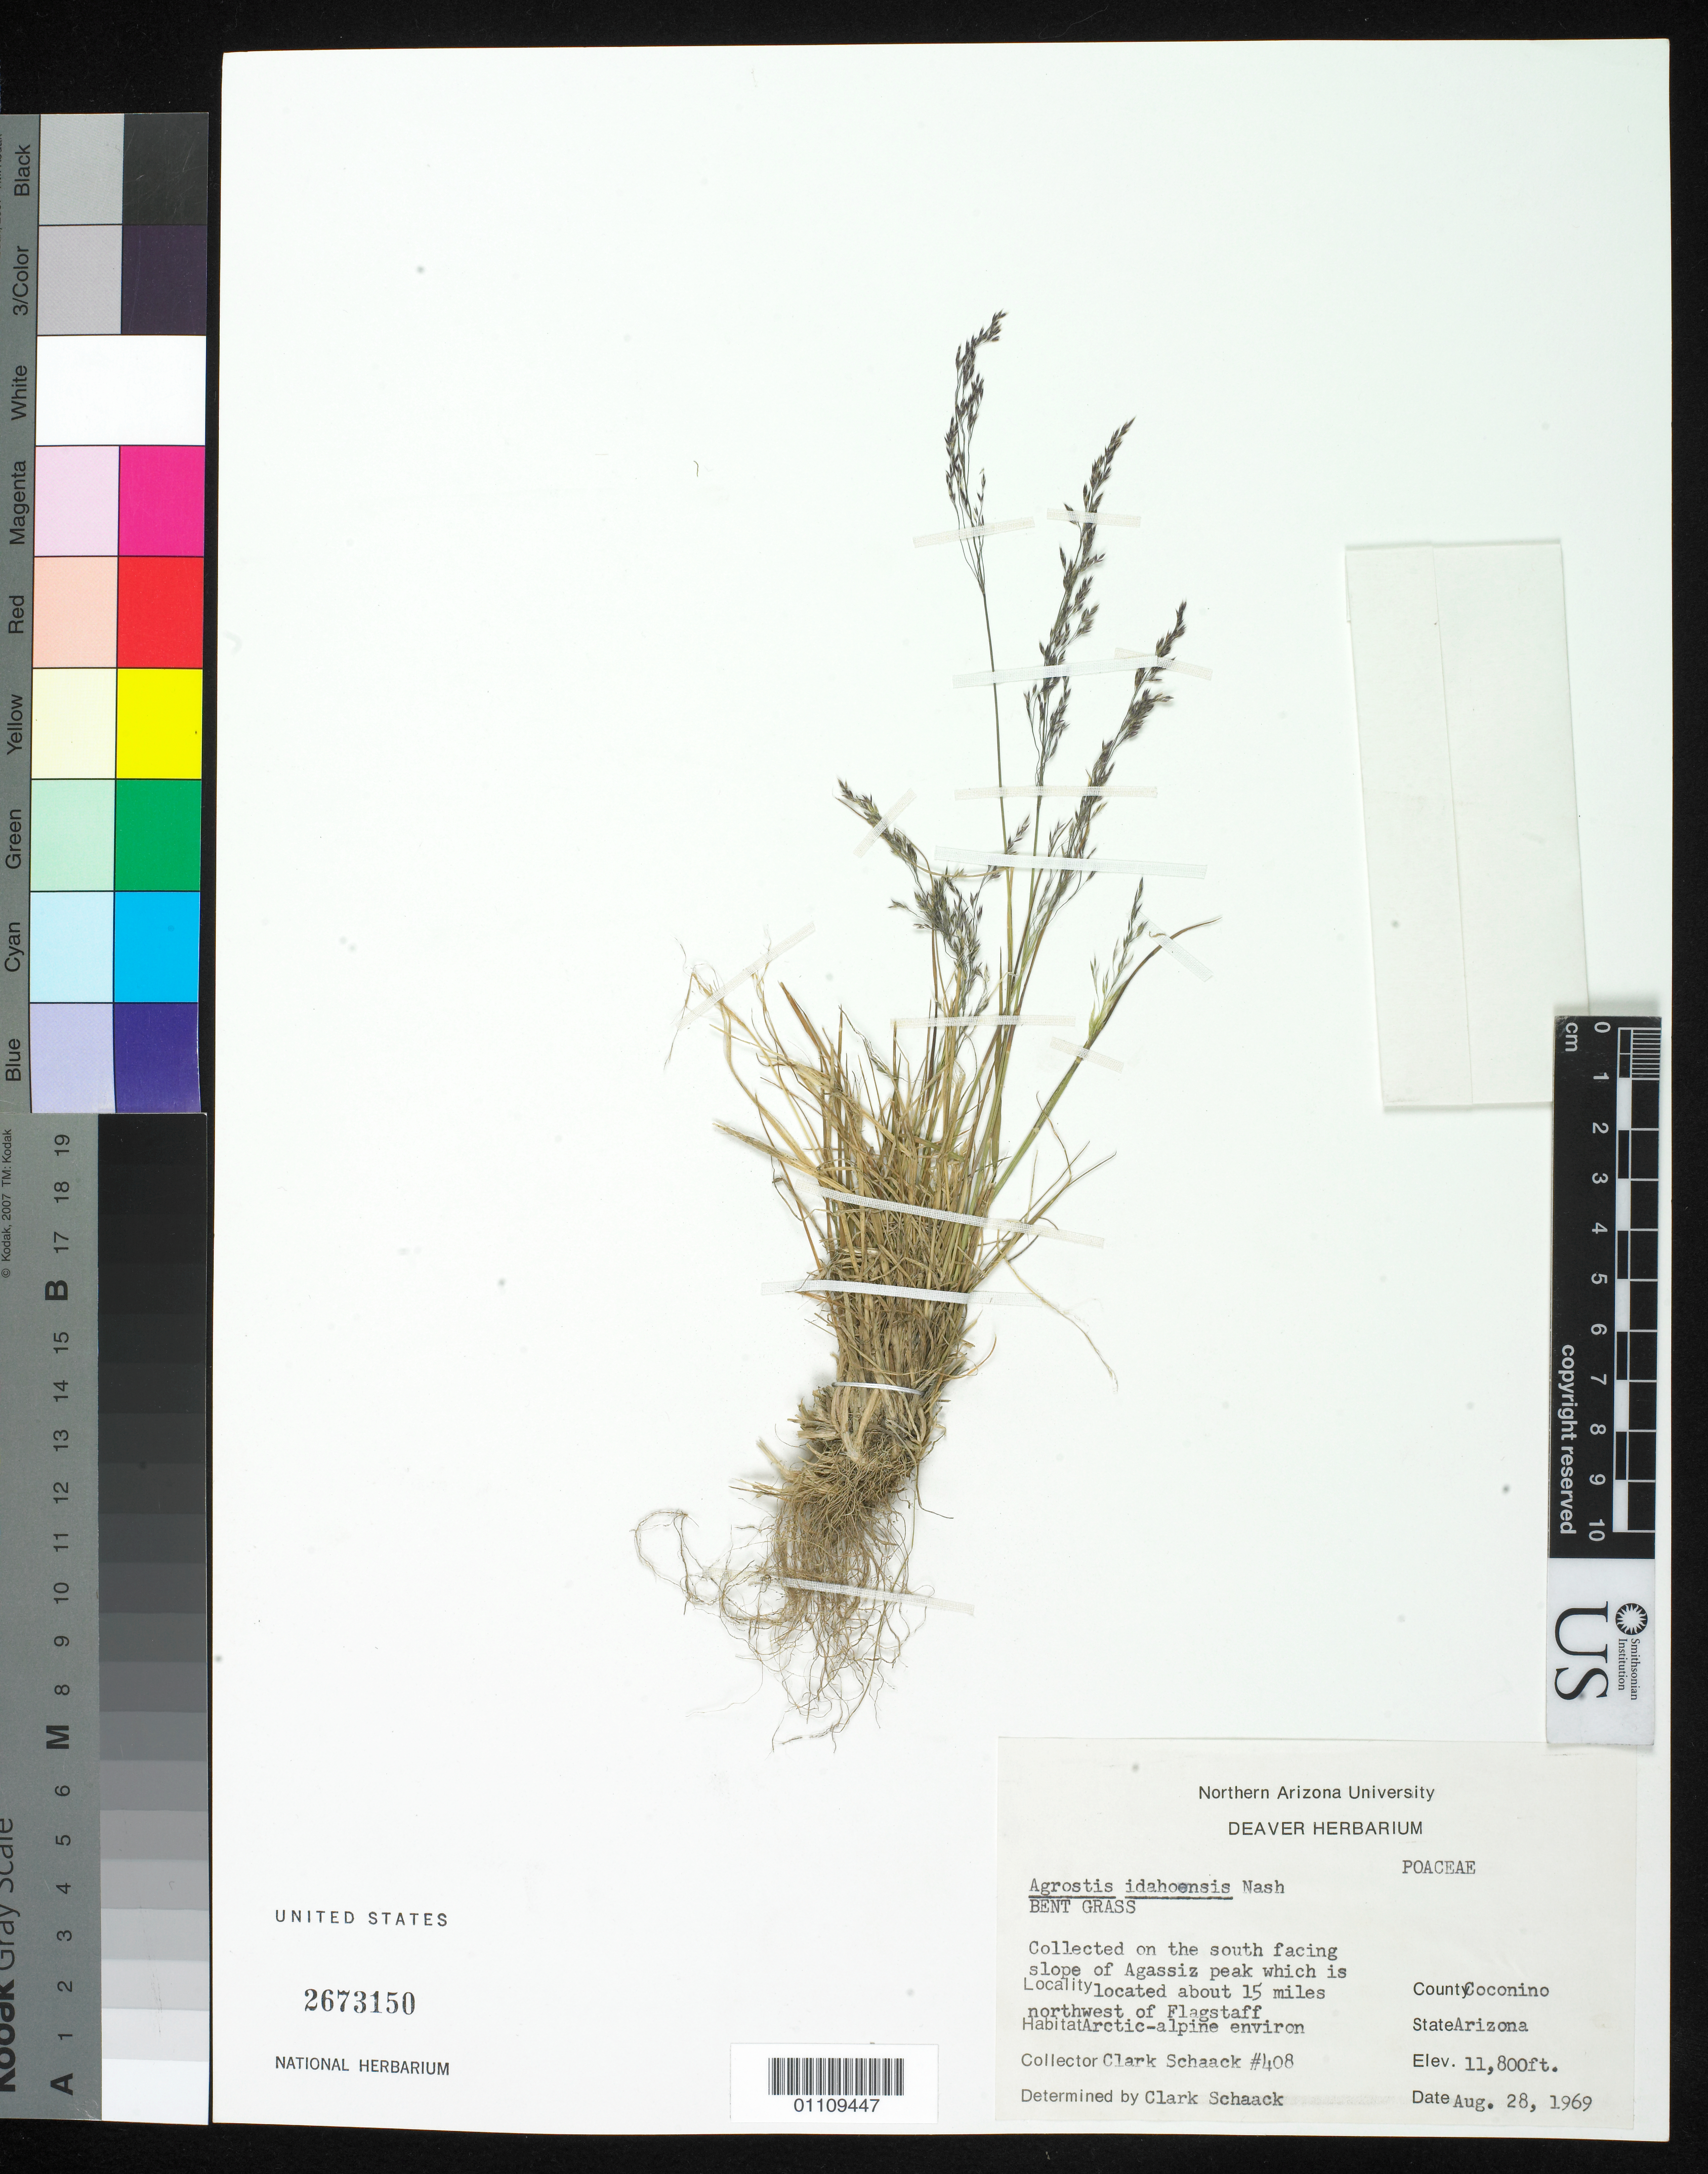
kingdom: Plantae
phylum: Tracheophyta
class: Liliopsida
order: Poales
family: Poaceae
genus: Agrostis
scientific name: Agrostis idahoensis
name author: Nash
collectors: C. Schaack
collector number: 408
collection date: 1969-08-28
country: United States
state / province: Arizona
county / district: Coconino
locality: S facing slope of Agassiz Peak which is located about 15 mi. NW of Flagstaff Arctic-alpine environ.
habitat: In spruce and lodgepole pine.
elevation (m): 3597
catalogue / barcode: US 2673150